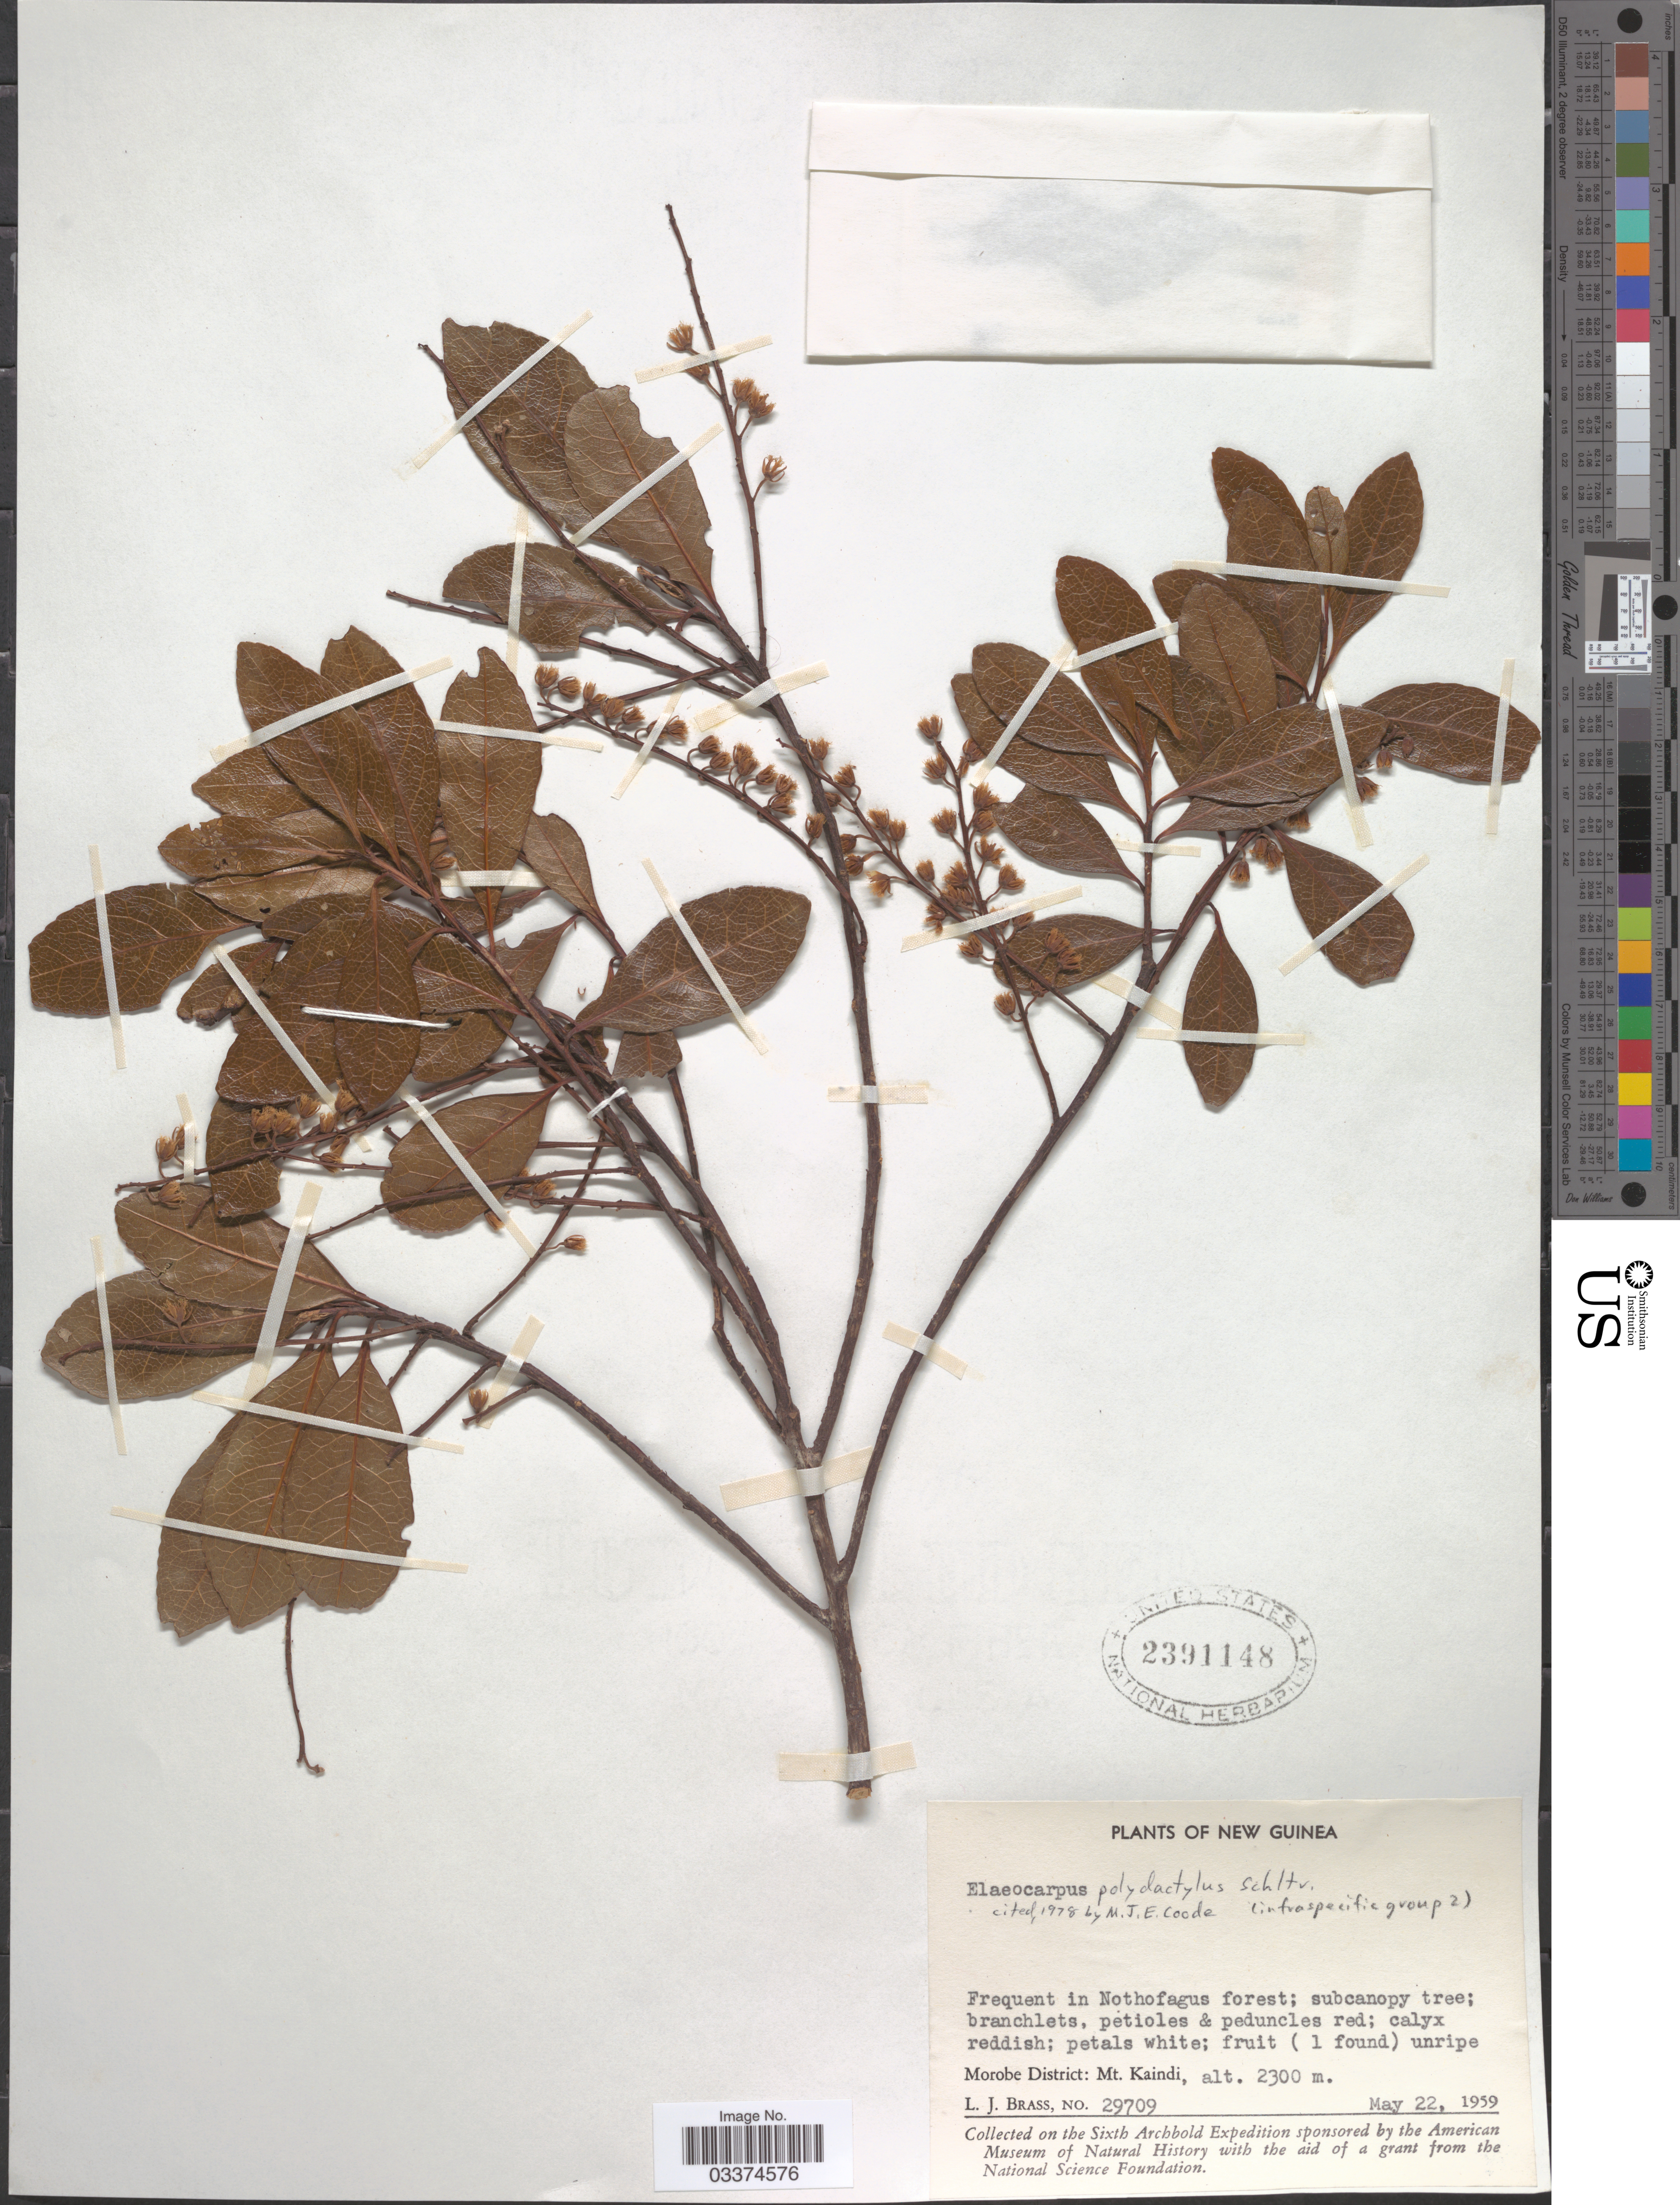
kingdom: Plantae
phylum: Tracheophyta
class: Magnoliopsida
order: Oxalidales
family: Elaeocarpaceae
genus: Elaeocarpus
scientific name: Elaeocarpus polydactylus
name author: Schltr.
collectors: L. J. Brass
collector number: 29709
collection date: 1959-05-22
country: Papua New Guinea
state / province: Morobe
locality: New Guinea, Morobe District: Mt. Kaindi.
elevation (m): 2300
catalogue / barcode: US 2391148